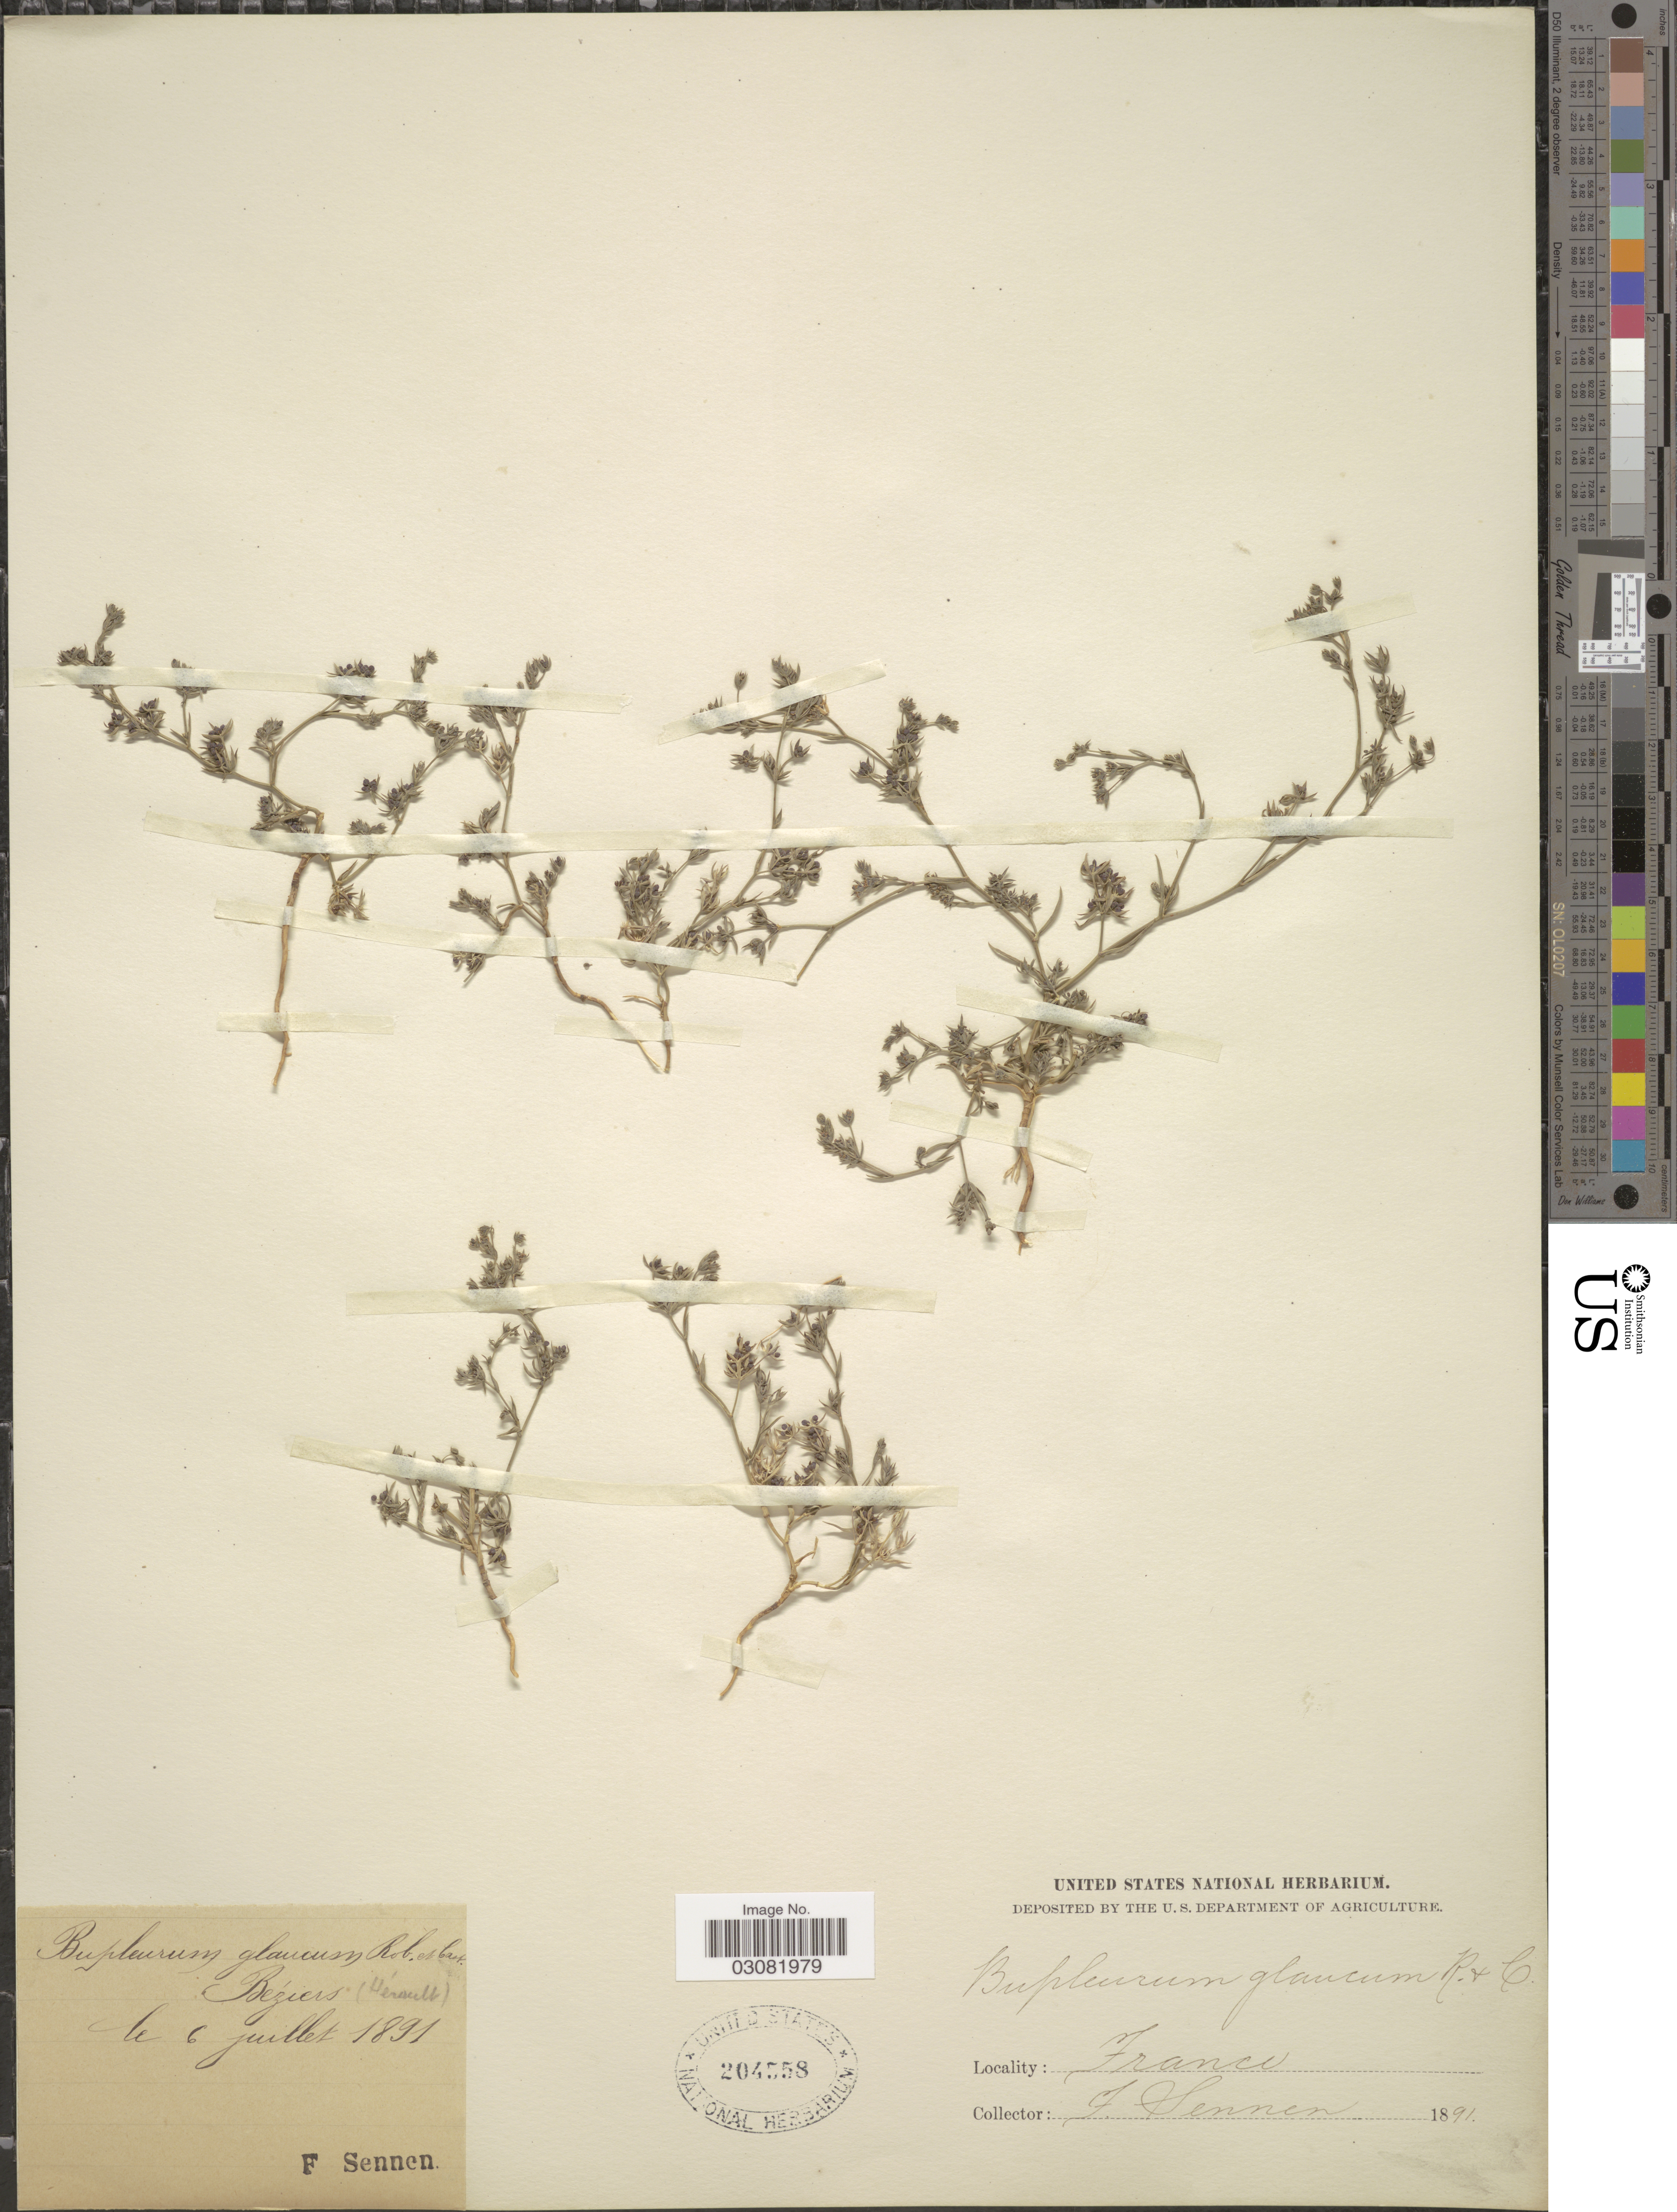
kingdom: Plantae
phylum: Tracheophyta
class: Magnoliopsida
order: Apiales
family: Apiaceae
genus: Bupleurum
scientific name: Bupleurum semicompositum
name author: L.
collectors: E. Sennen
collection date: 1891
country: France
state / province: Occitanie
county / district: Hérault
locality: Béziers (Hérault).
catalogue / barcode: US 204558